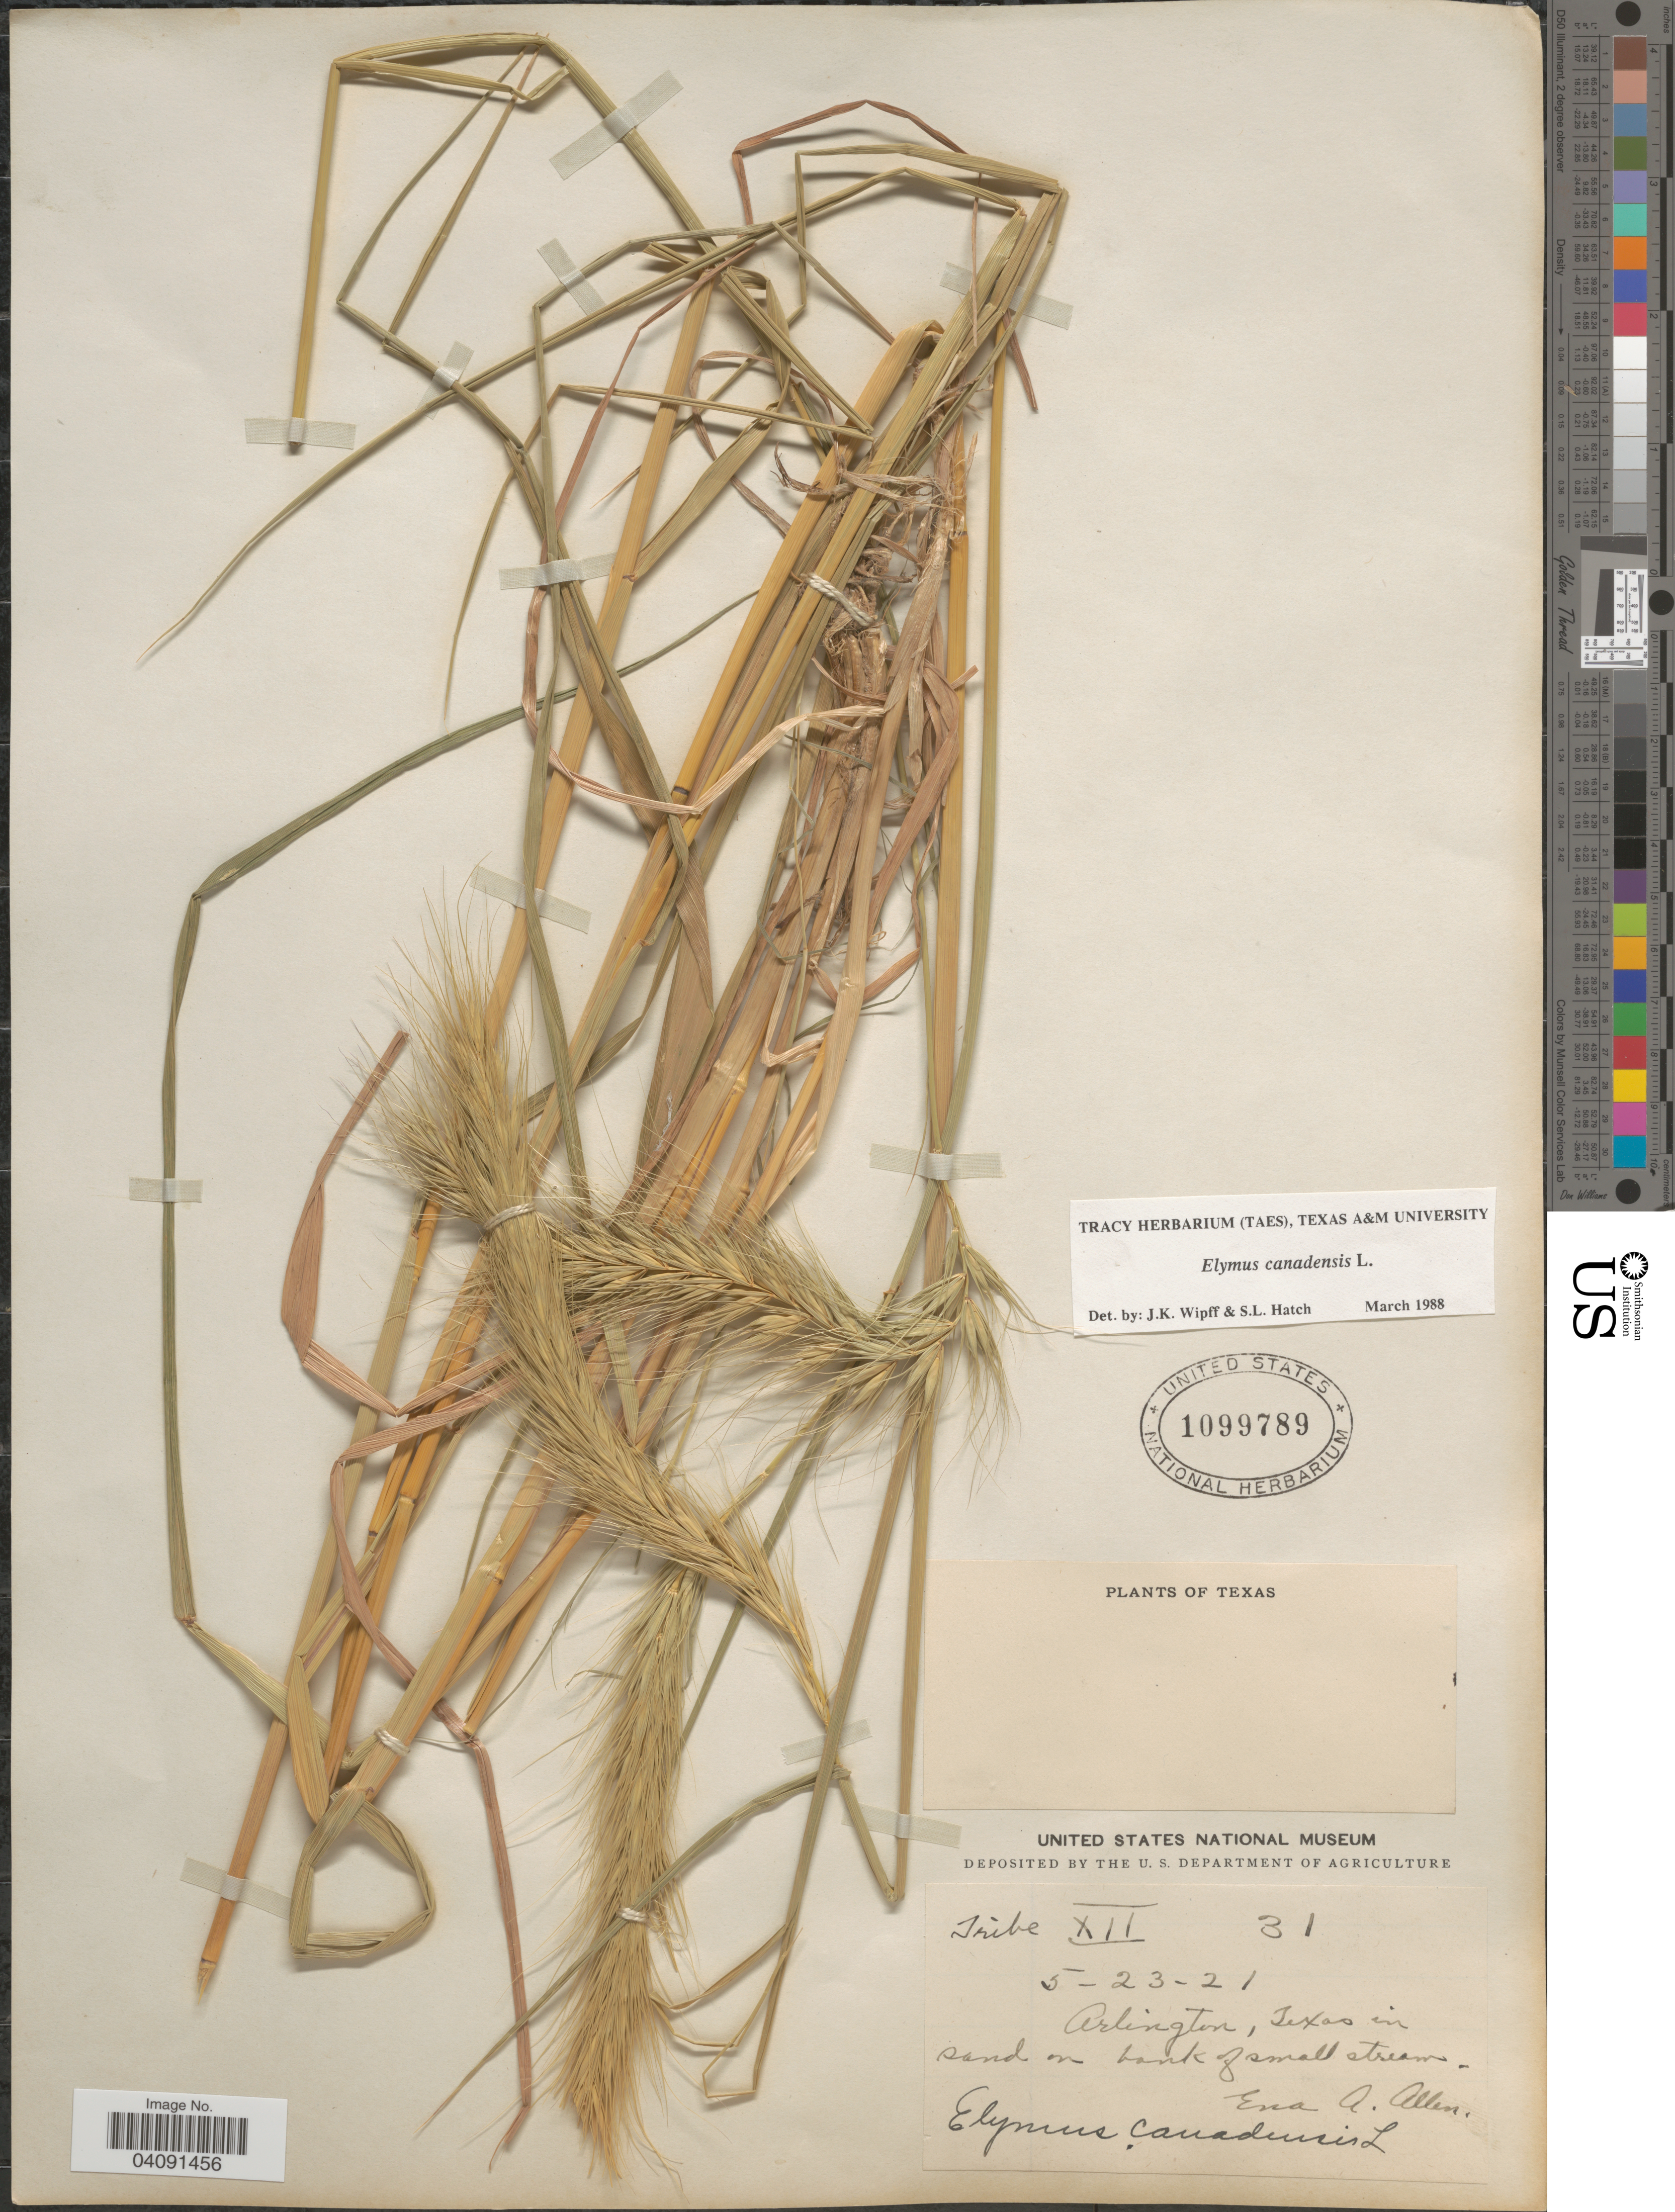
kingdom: Plantae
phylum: Tracheophyta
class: Liliopsida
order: Poales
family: Poaceae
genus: Elymus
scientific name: Elymus canadensis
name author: L.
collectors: E. A. Allen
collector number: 31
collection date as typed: Transcribed d/m/y: 23/5/21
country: United States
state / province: Texas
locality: Arlington. Sand in bank of small stream.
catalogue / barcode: US 1099789